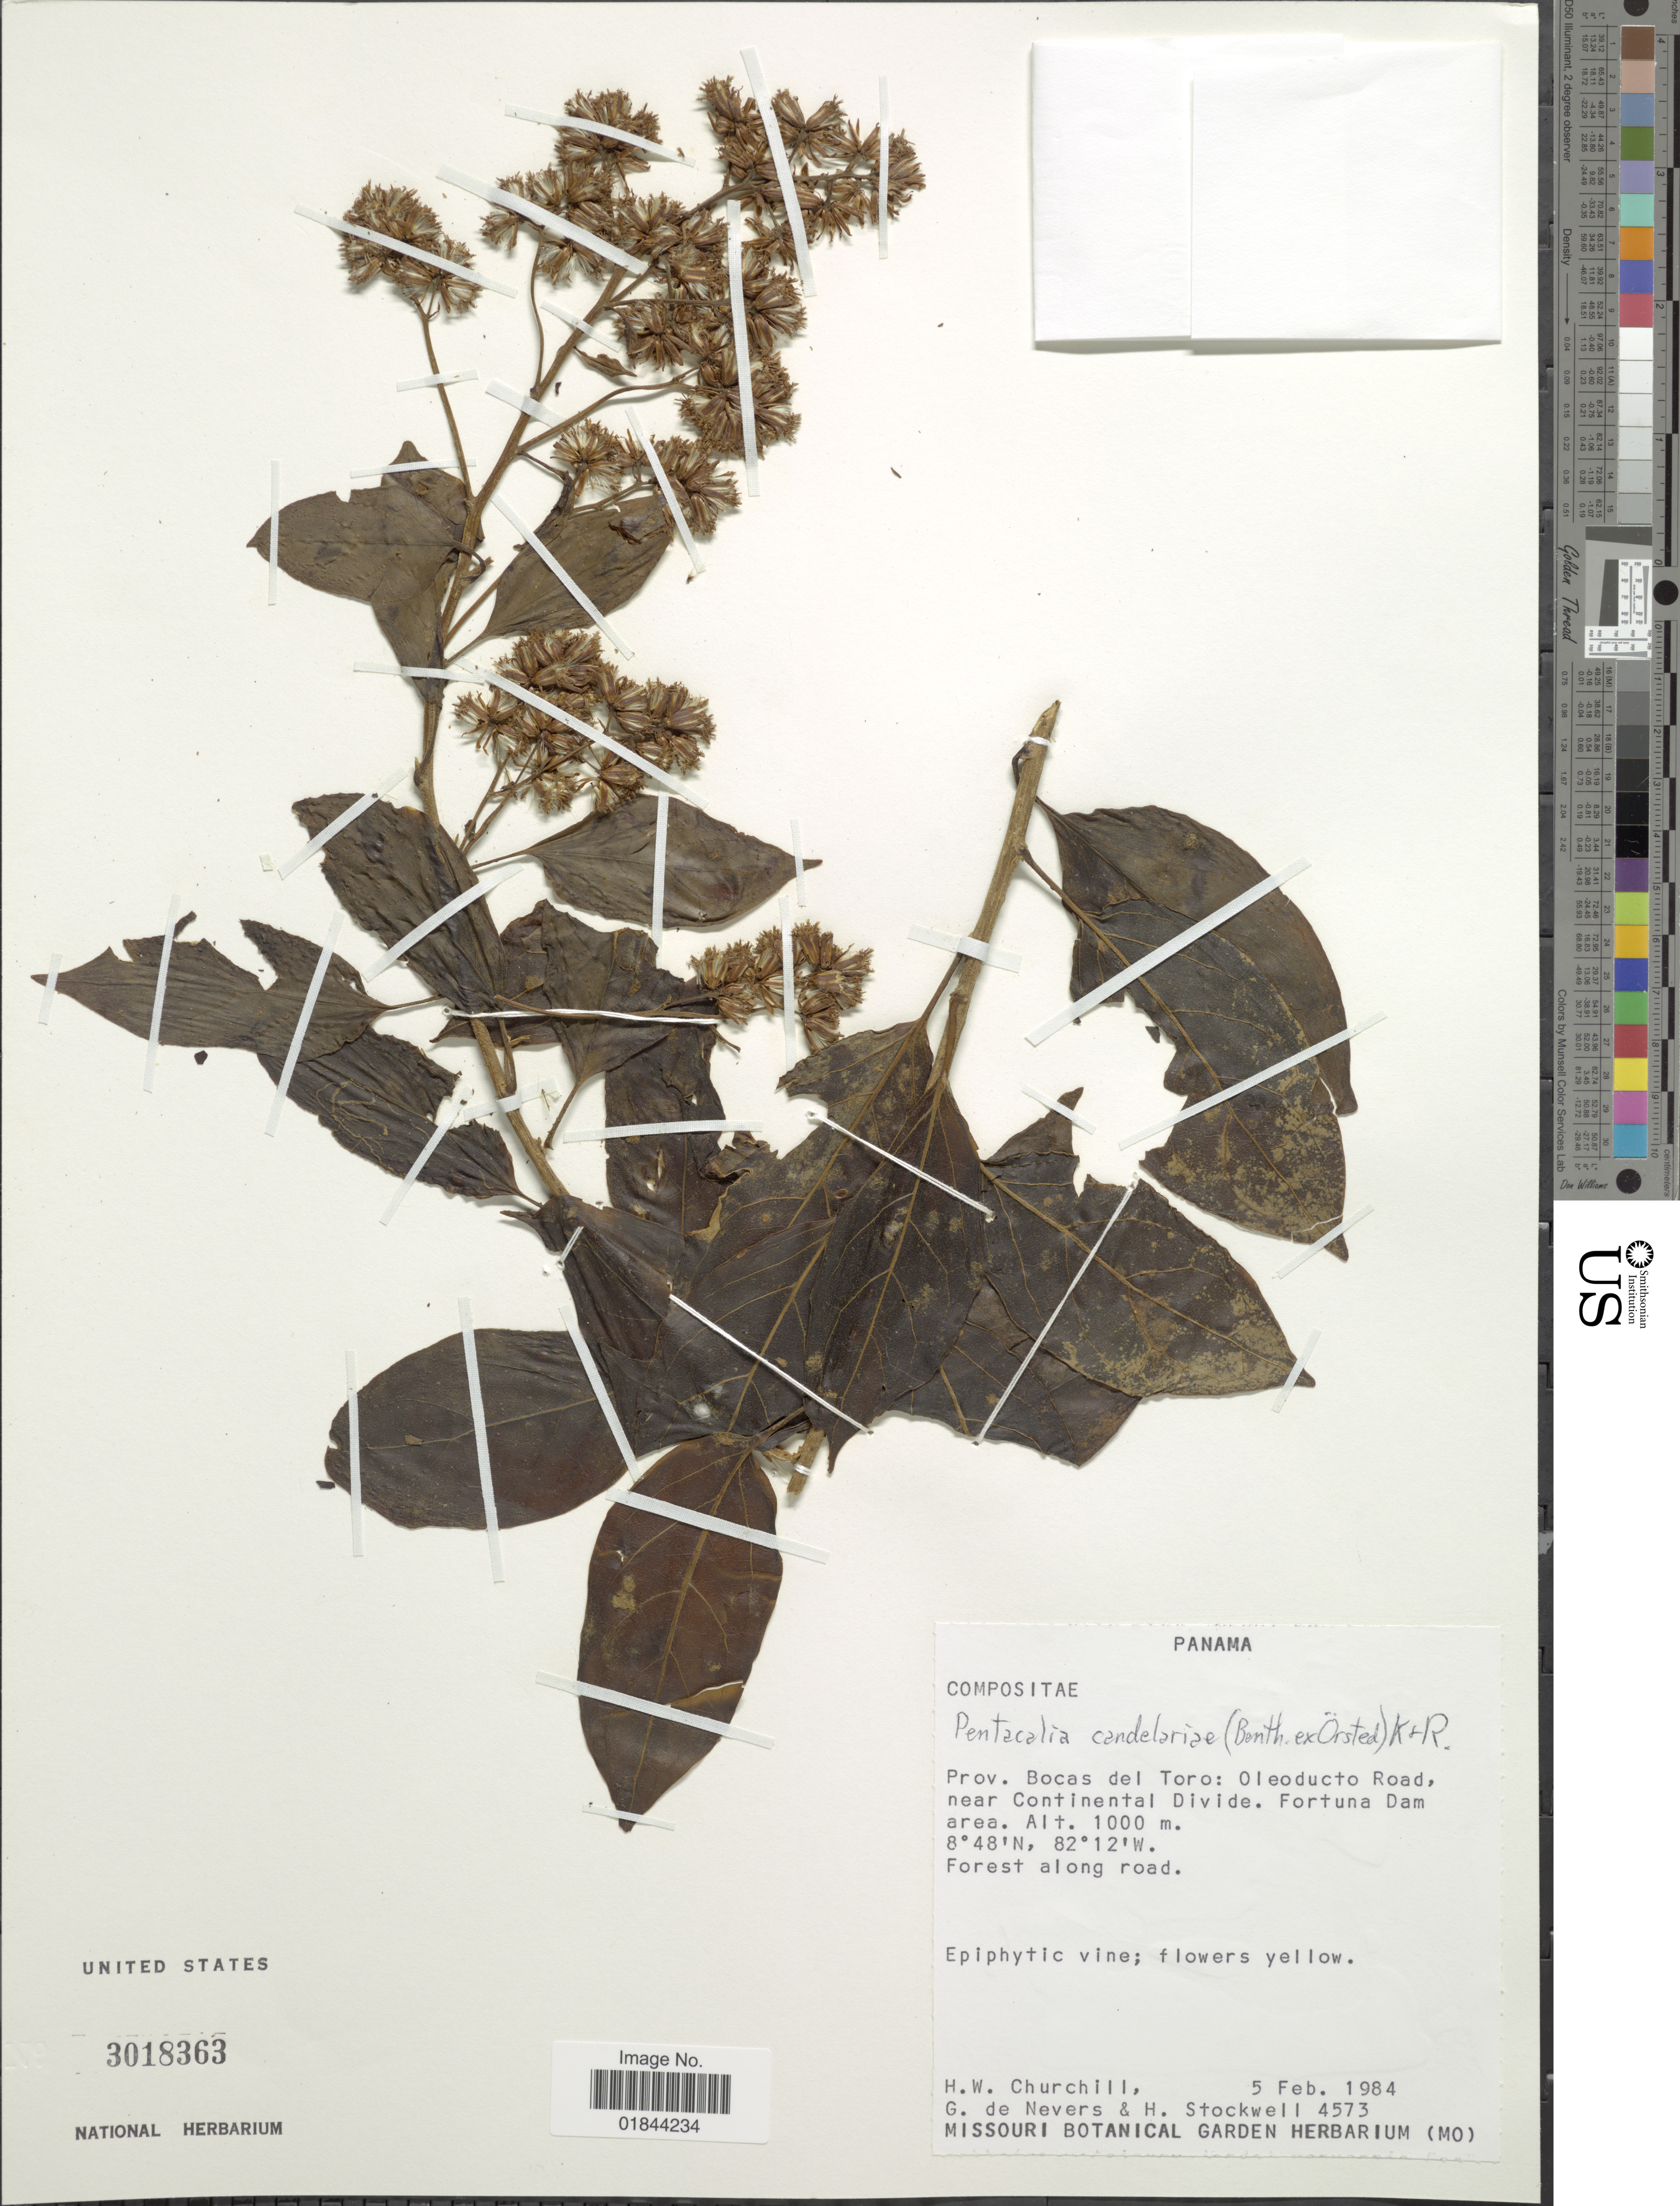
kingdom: Plantae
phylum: Tracheophyta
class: Magnoliopsida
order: Asterales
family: Asteraceae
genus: Pentacalia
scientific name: Pentacalia candelariae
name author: (Benth.) H. Rob. & Cuatrec.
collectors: H. Churchill, G. C. de Nevers & H. Stockwell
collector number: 4573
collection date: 1984-02-05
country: Panama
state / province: Bocas del Toro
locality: Oleoducto Road, near Continental Divide. Fortuna Dam area.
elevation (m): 1000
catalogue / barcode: US 3018363